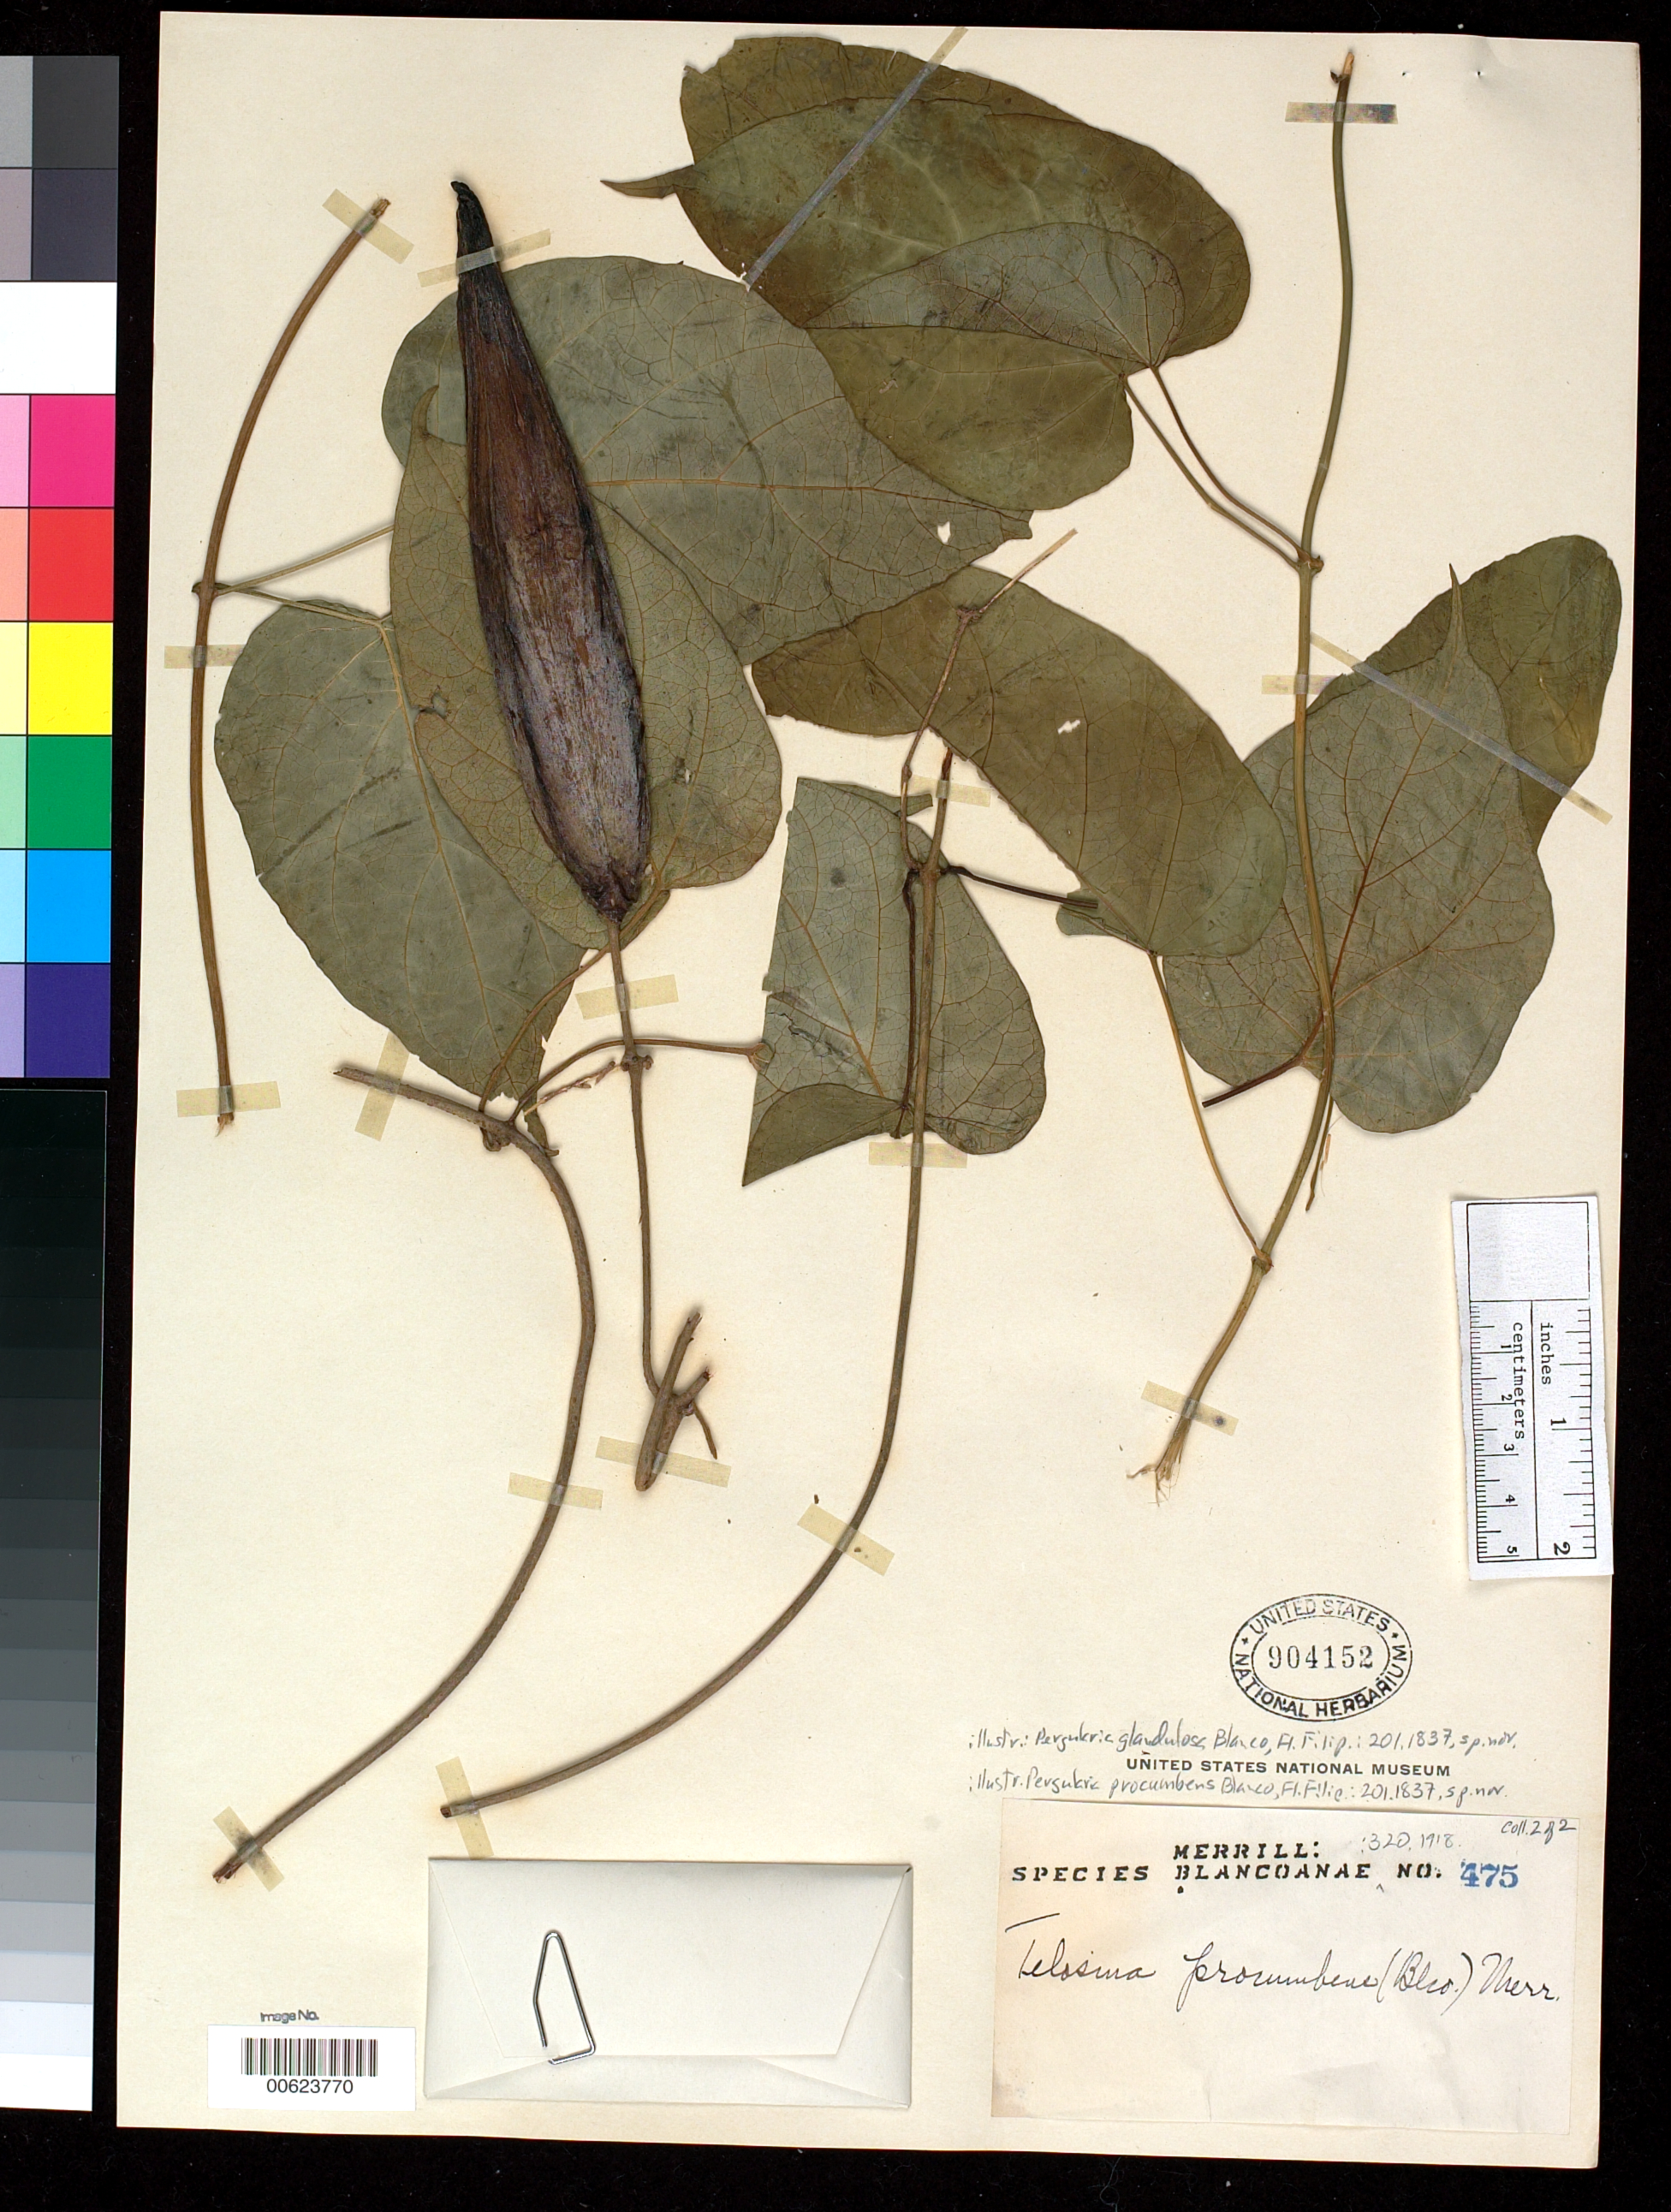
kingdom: Plantae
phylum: Tracheophyta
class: Magnoliopsida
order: Gentianales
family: Apocynaceae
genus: Pergularia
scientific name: Pergularia procumbens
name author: Blanco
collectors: E. D. Merrill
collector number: Sp. Blancoan. 0475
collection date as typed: Oct 1915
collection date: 1915-10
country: Philippines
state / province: Calabarzon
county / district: Rizal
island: Luzon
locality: Antipolo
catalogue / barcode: US 904152